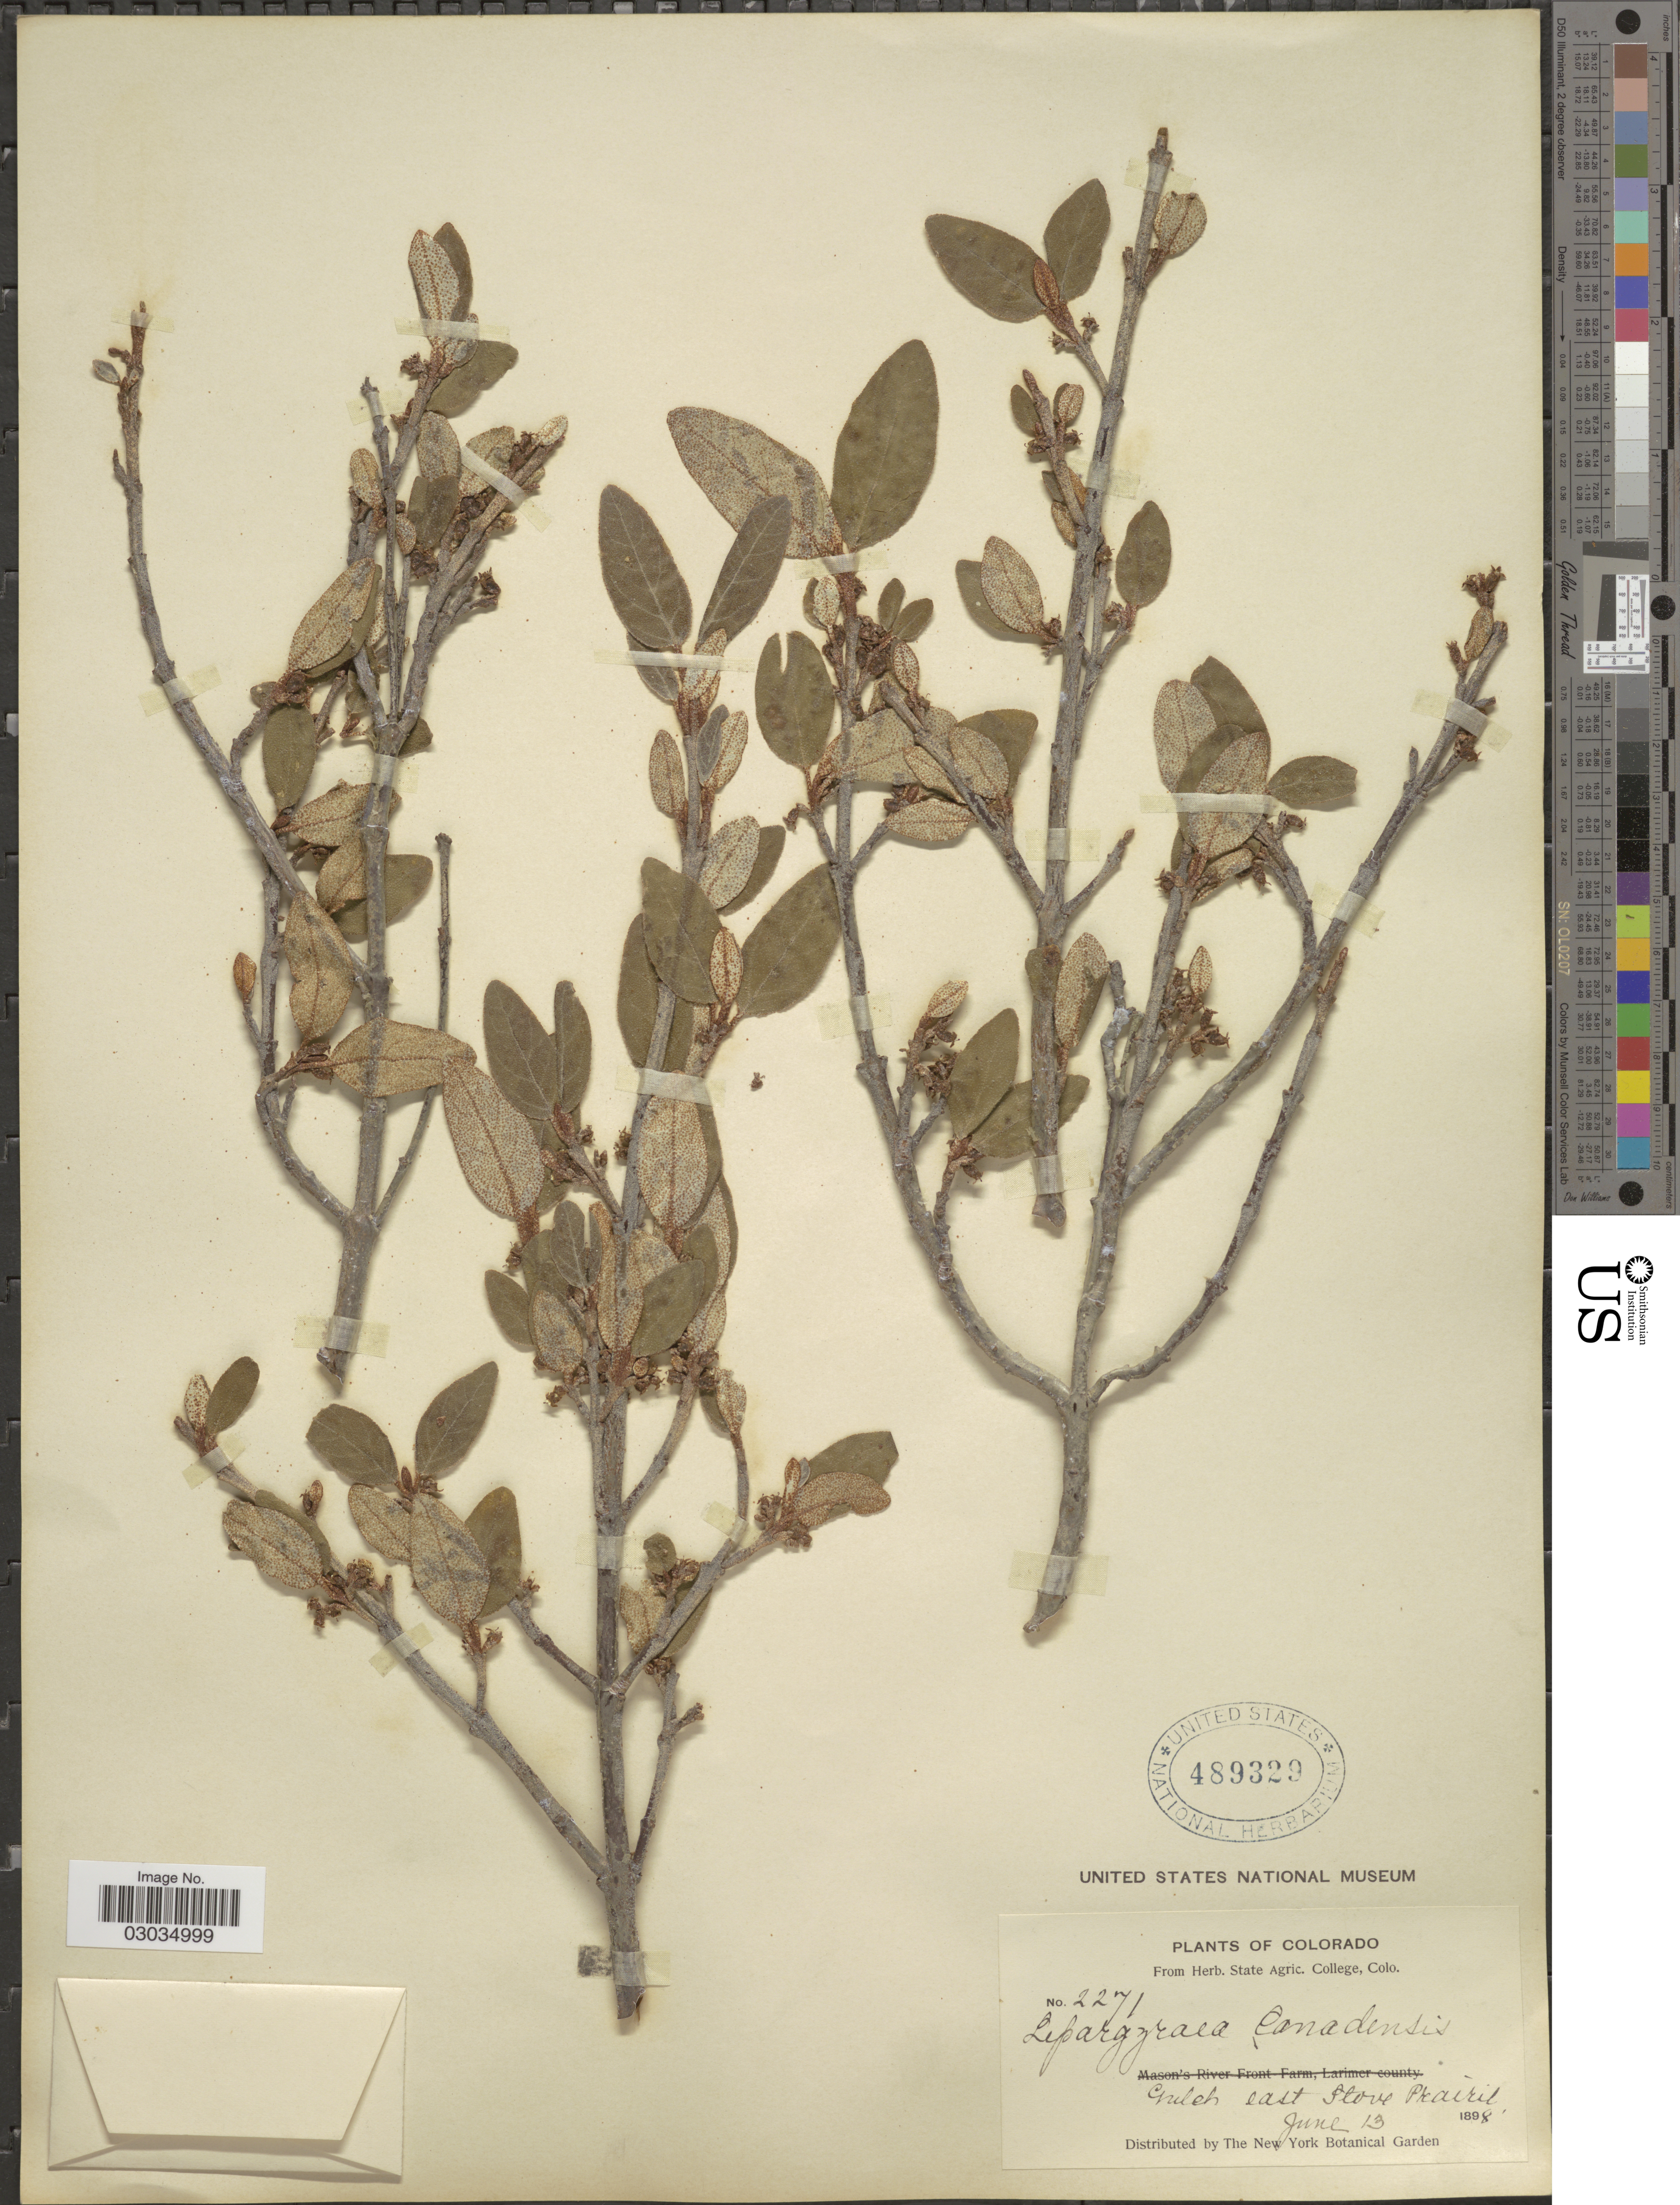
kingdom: Plantae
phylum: Tracheophyta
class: Magnoliopsida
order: Rosales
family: Elaeagnaceae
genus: Shepherdia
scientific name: Shepherdia canadensis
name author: (L.) Nutt.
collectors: ex herb. State Agric. College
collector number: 2271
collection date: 1898-06-13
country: United States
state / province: Colorado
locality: Gulch east Stove Prairie.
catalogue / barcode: US 489329